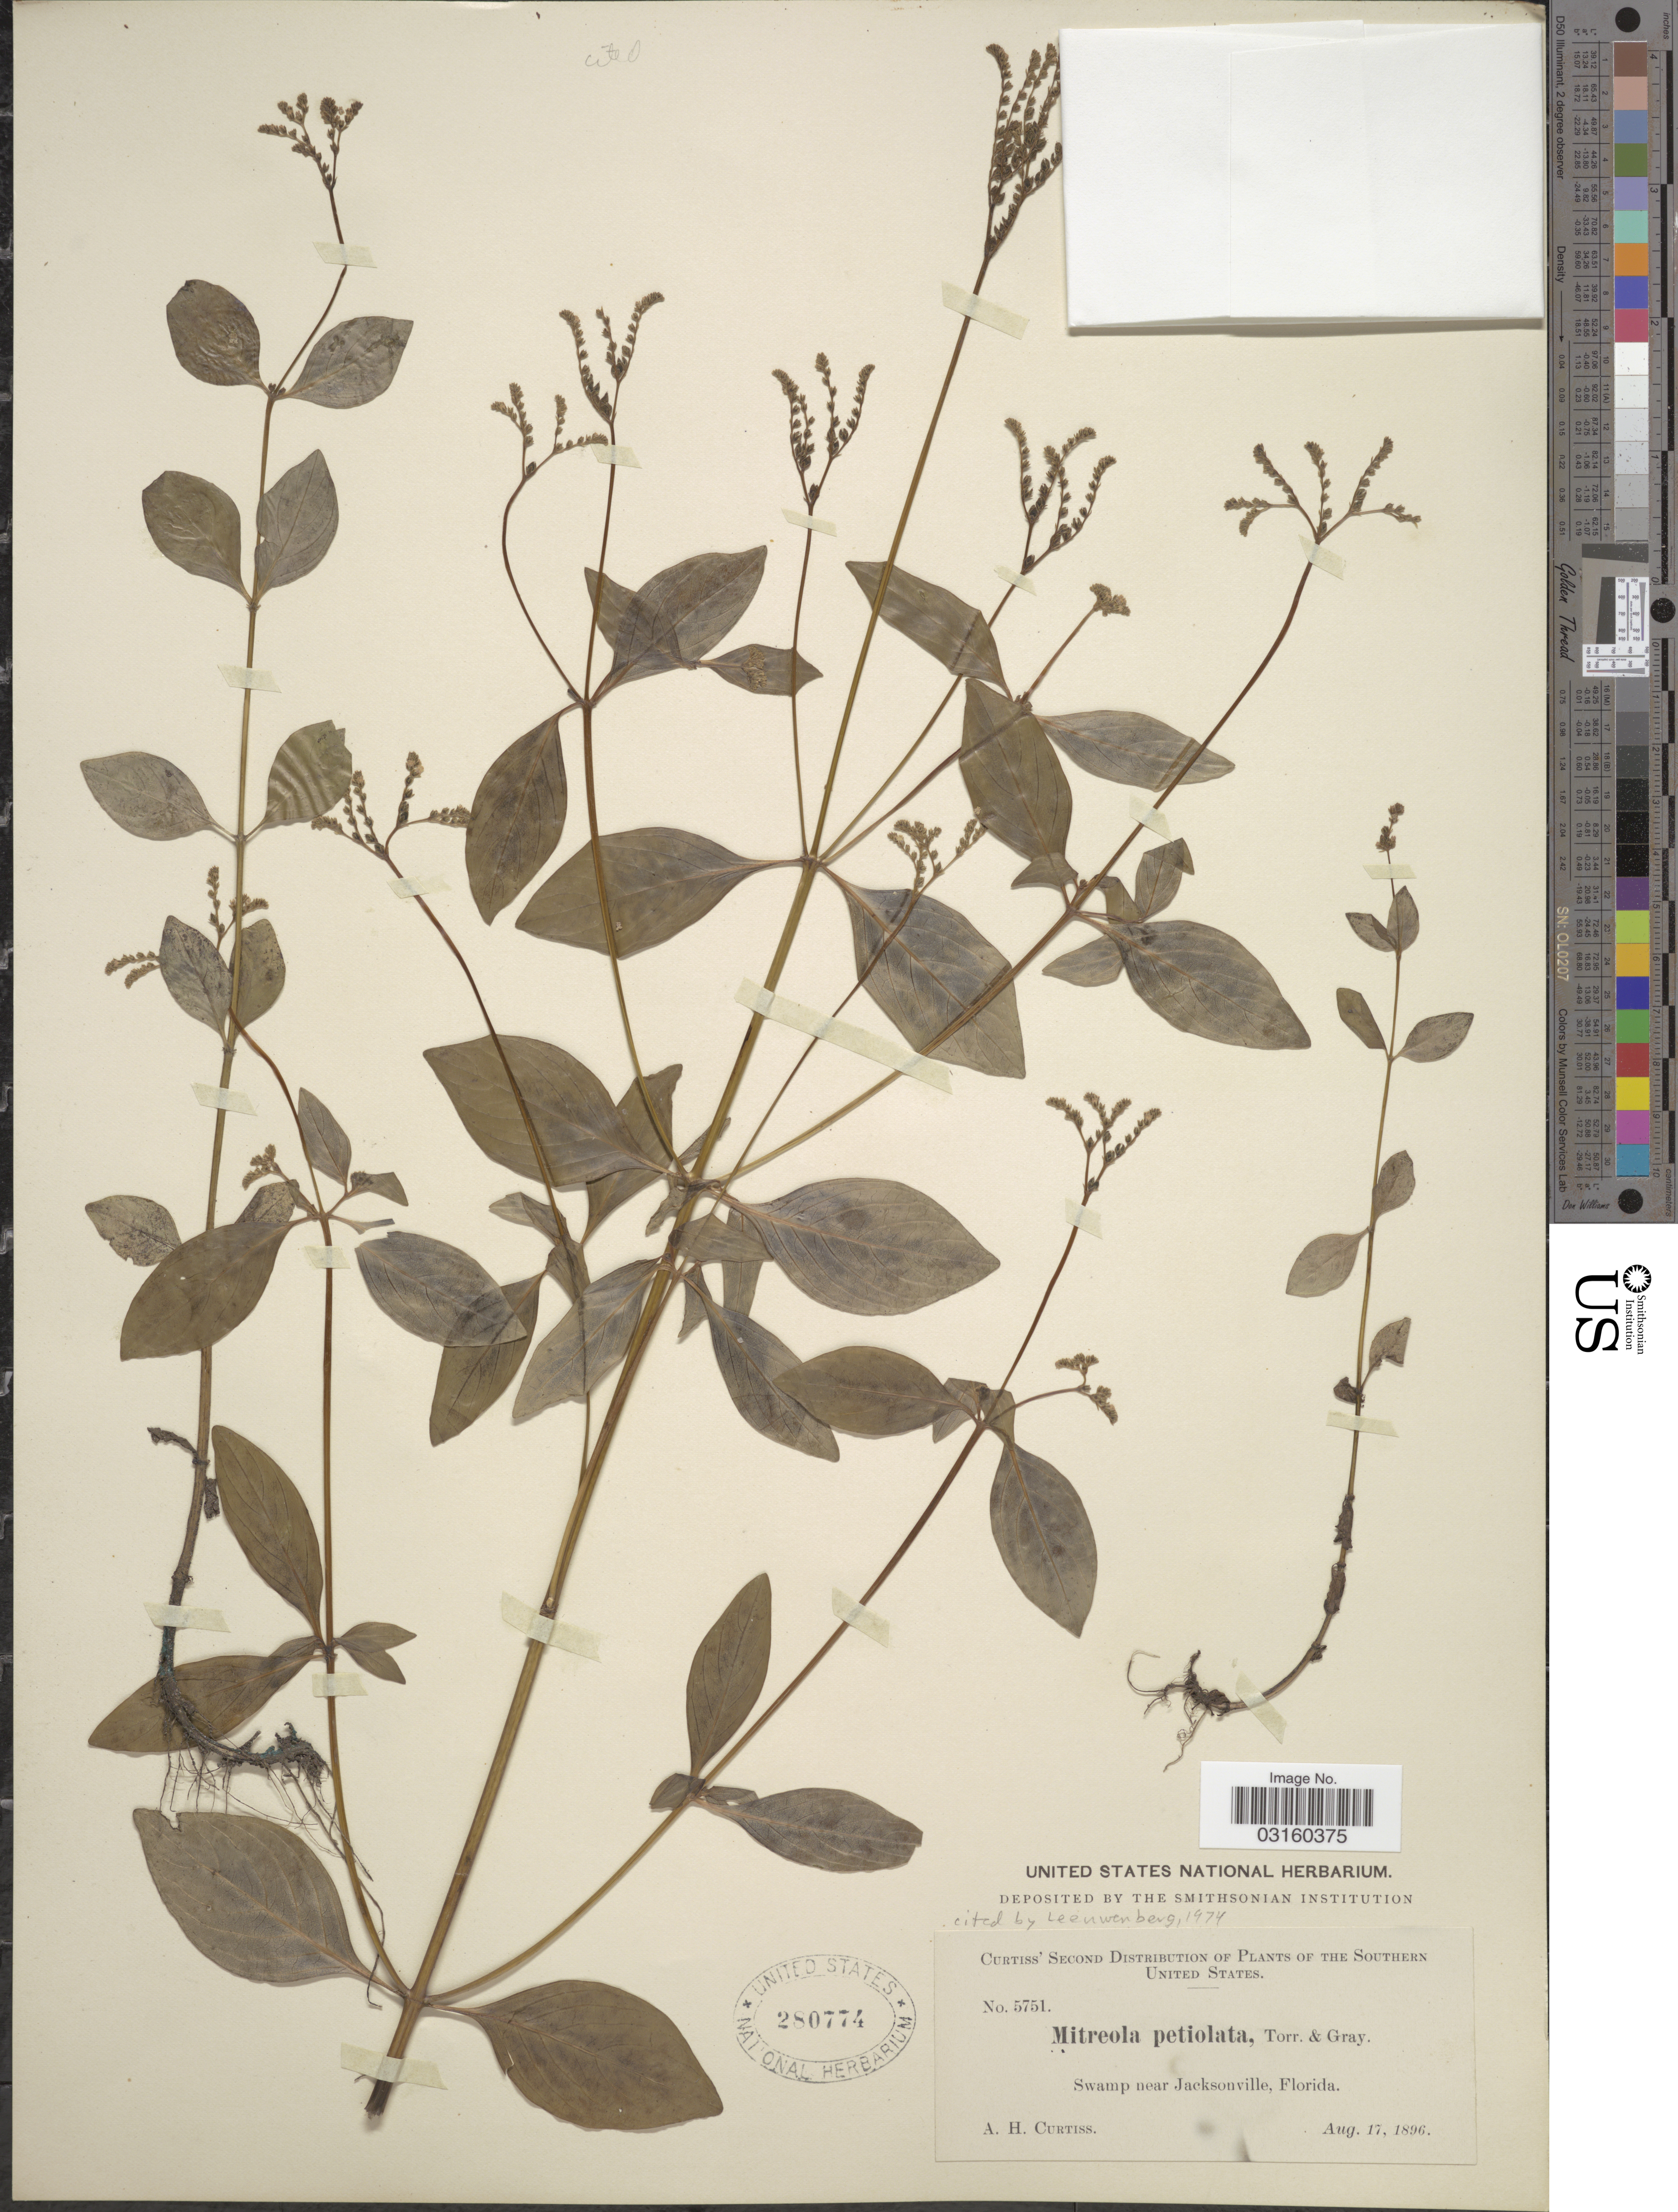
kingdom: Plantae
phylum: Tracheophyta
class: Magnoliopsida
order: Gentianales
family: Loganiaceae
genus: Mitreola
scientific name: Mitreola petiolata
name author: (J.F. Gmel.) Torr. & A. Gray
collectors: A. H. Curtiss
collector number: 5751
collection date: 1896-08-17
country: United States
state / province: Florida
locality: The Southern United States, Swamp near Jacksonville.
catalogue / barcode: US 280774